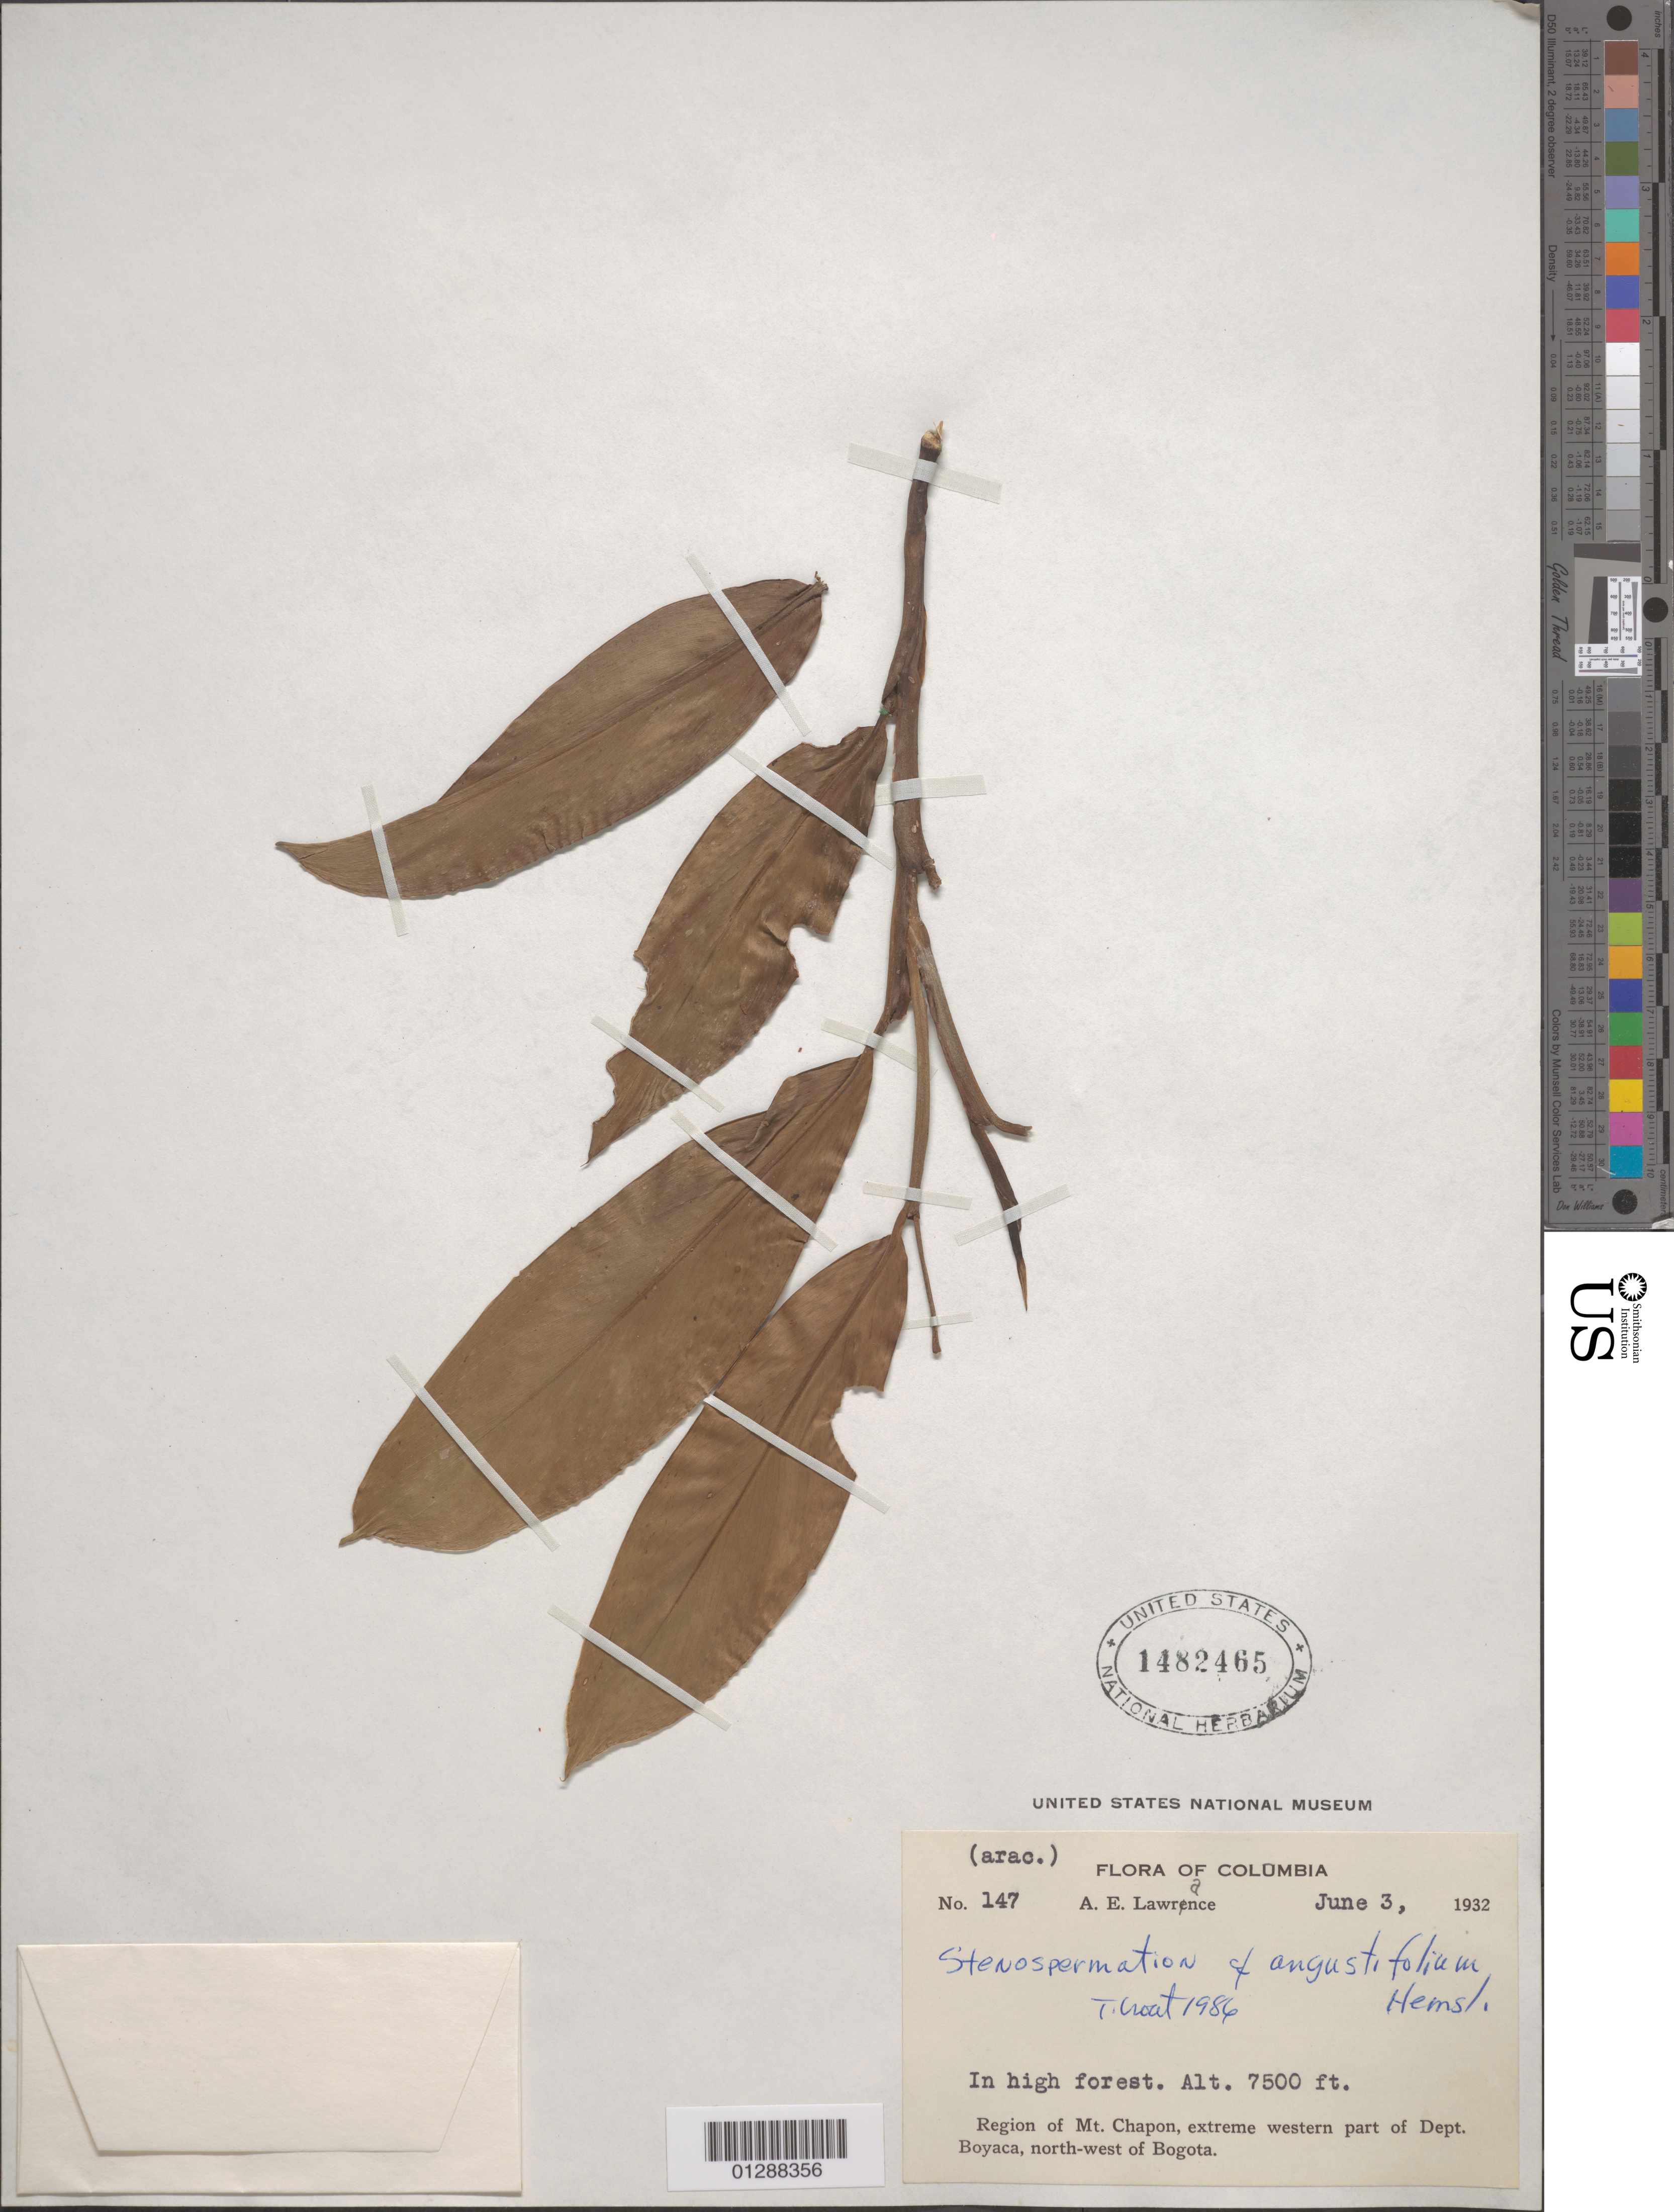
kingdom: Plantae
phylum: Tracheophyta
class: Liliopsida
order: Alismatales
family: Araceae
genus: Stenospermation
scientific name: Stenospermation angustifolium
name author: Hemsl.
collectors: A. Lawrance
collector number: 147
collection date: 1932-06-03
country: Colombia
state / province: Boyacá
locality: Region of Mt. Chapon, extreme western part of Dept. Boyaca, north-west of Bogota.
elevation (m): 2286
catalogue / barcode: US 1482465